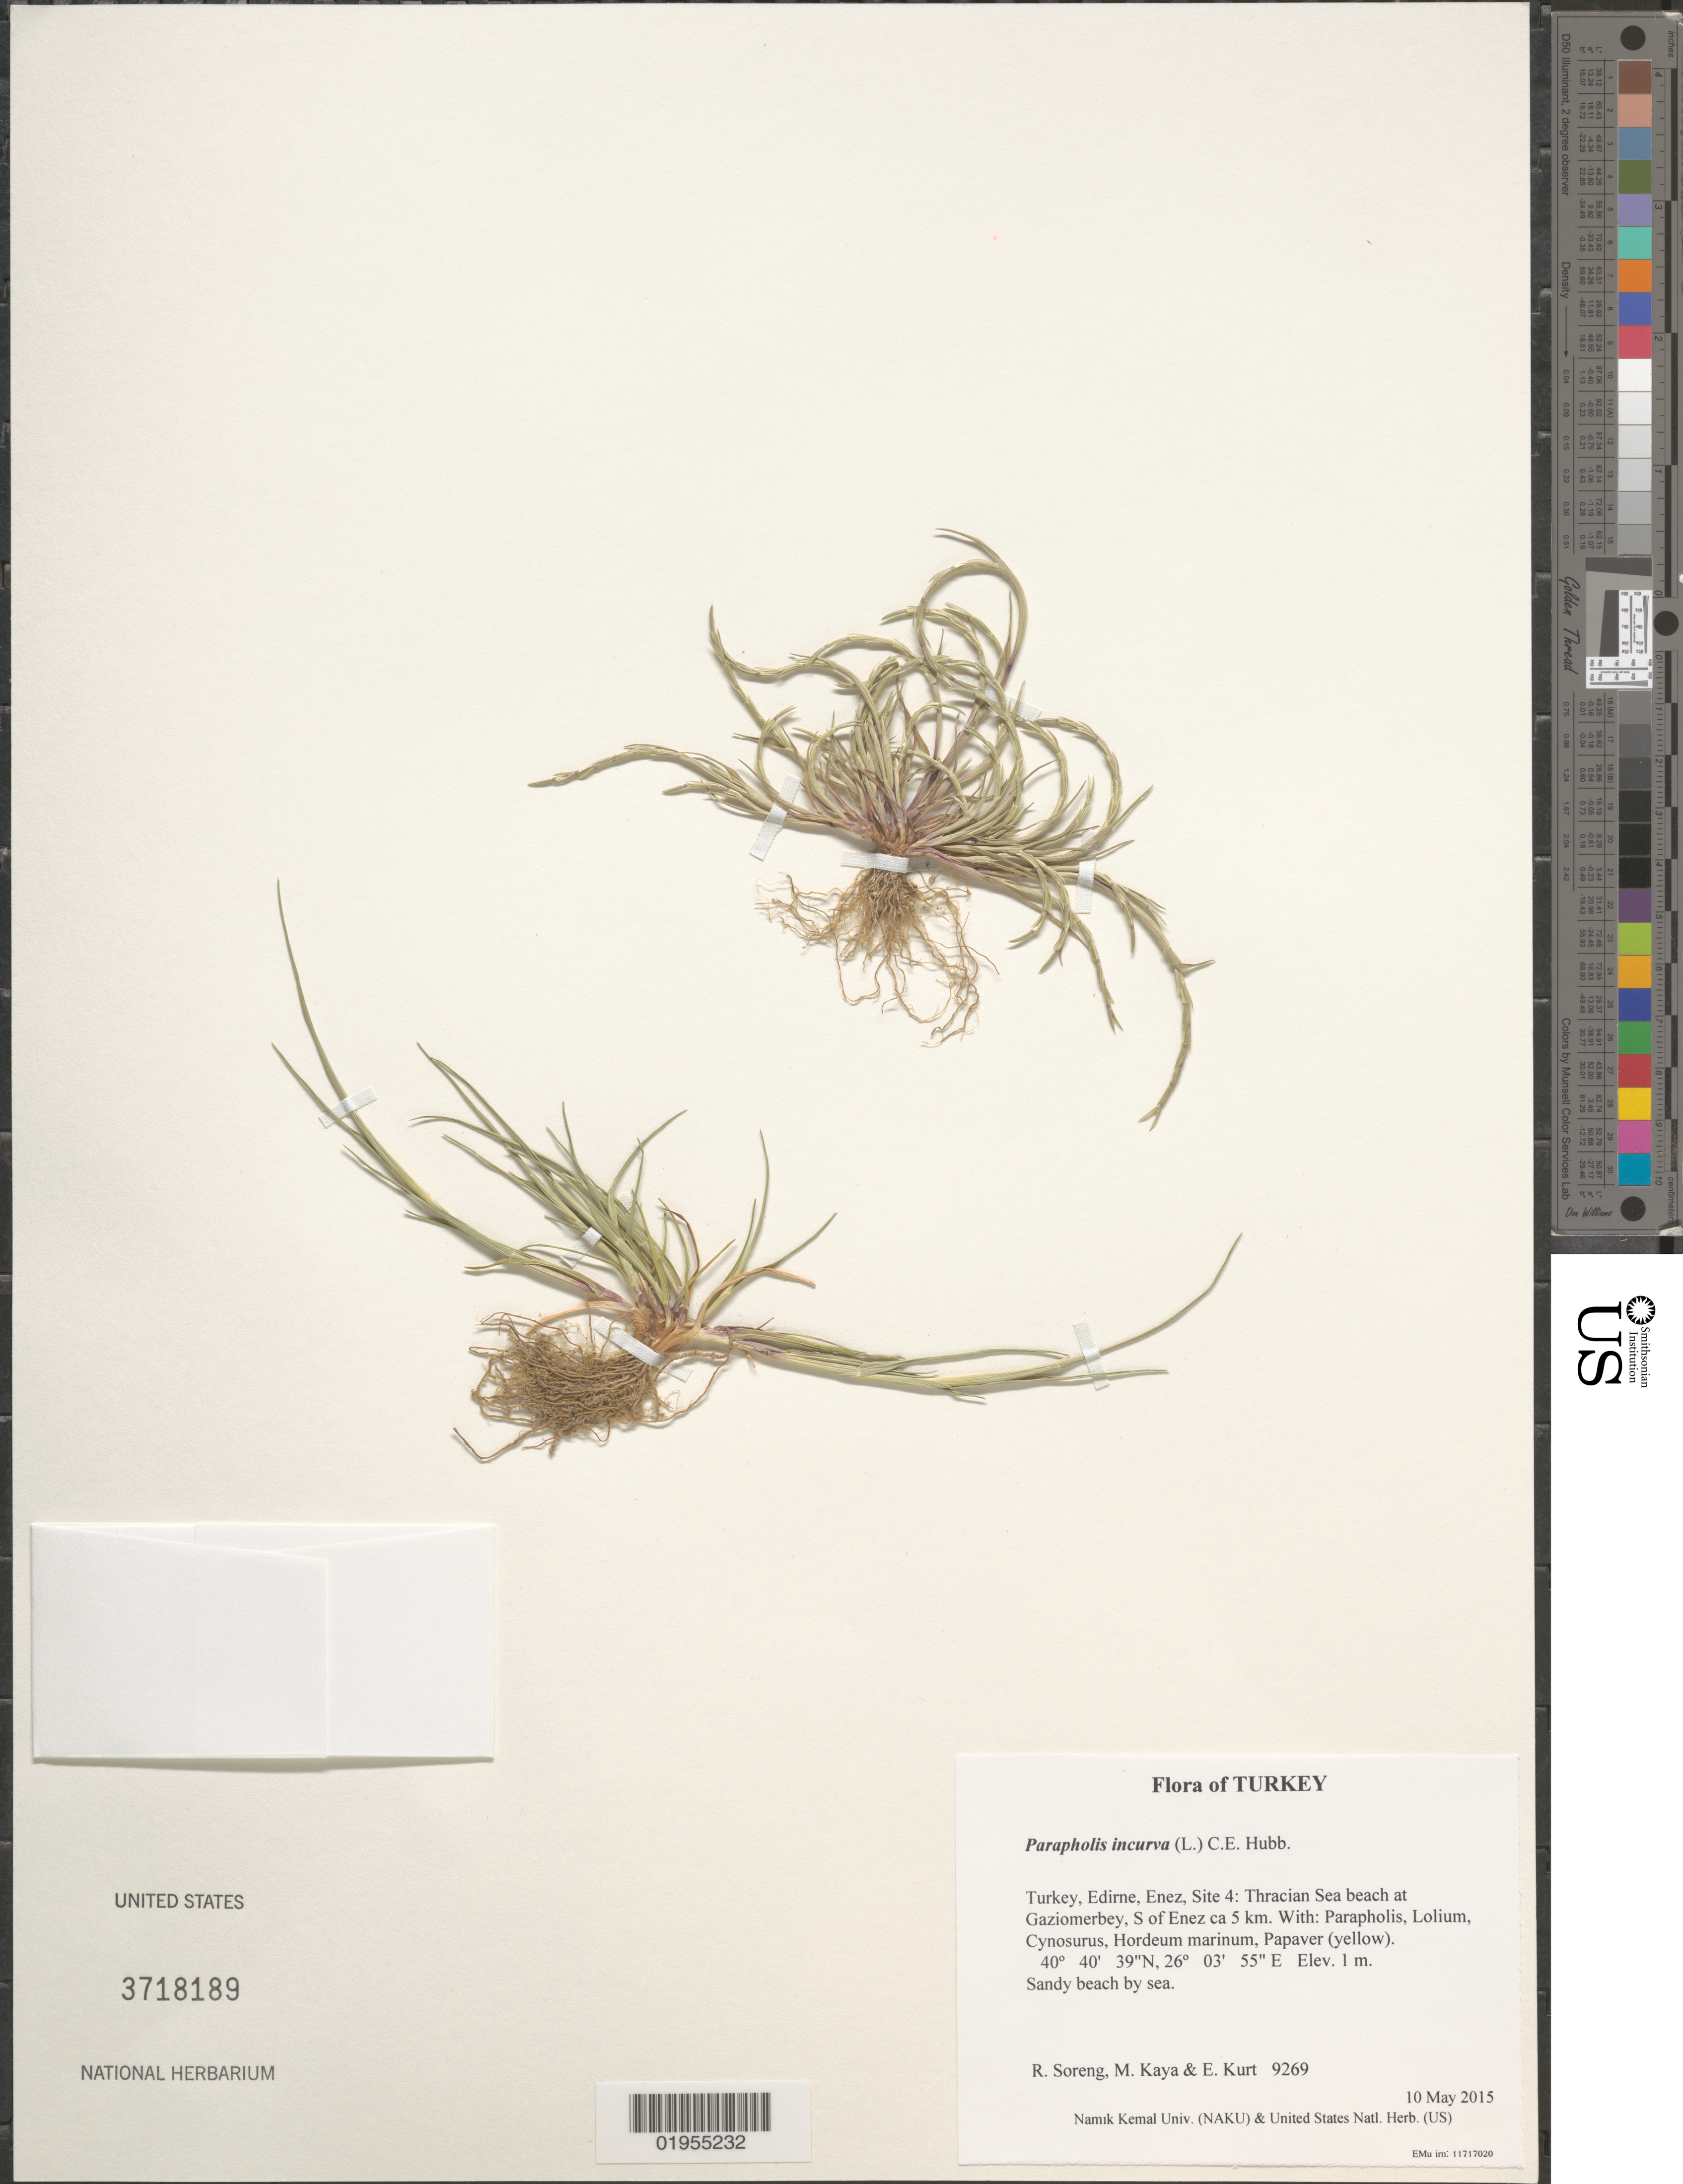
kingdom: Plantae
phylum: Tracheophyta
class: Liliopsida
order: Poales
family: Poaceae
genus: Parapholis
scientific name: Parapholis incurva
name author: (L.) C.E. Hubb.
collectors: R. J. Soreng, M. Kaya & E. Kurt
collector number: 9269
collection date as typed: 2015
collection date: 2015-05-10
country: Turkey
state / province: Edirne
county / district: Enez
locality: Site 4: Thracian Sea beach at Gaziomerbey, S of Enez ca 5 km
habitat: Sandy beach by sea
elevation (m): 1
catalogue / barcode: US 3718189